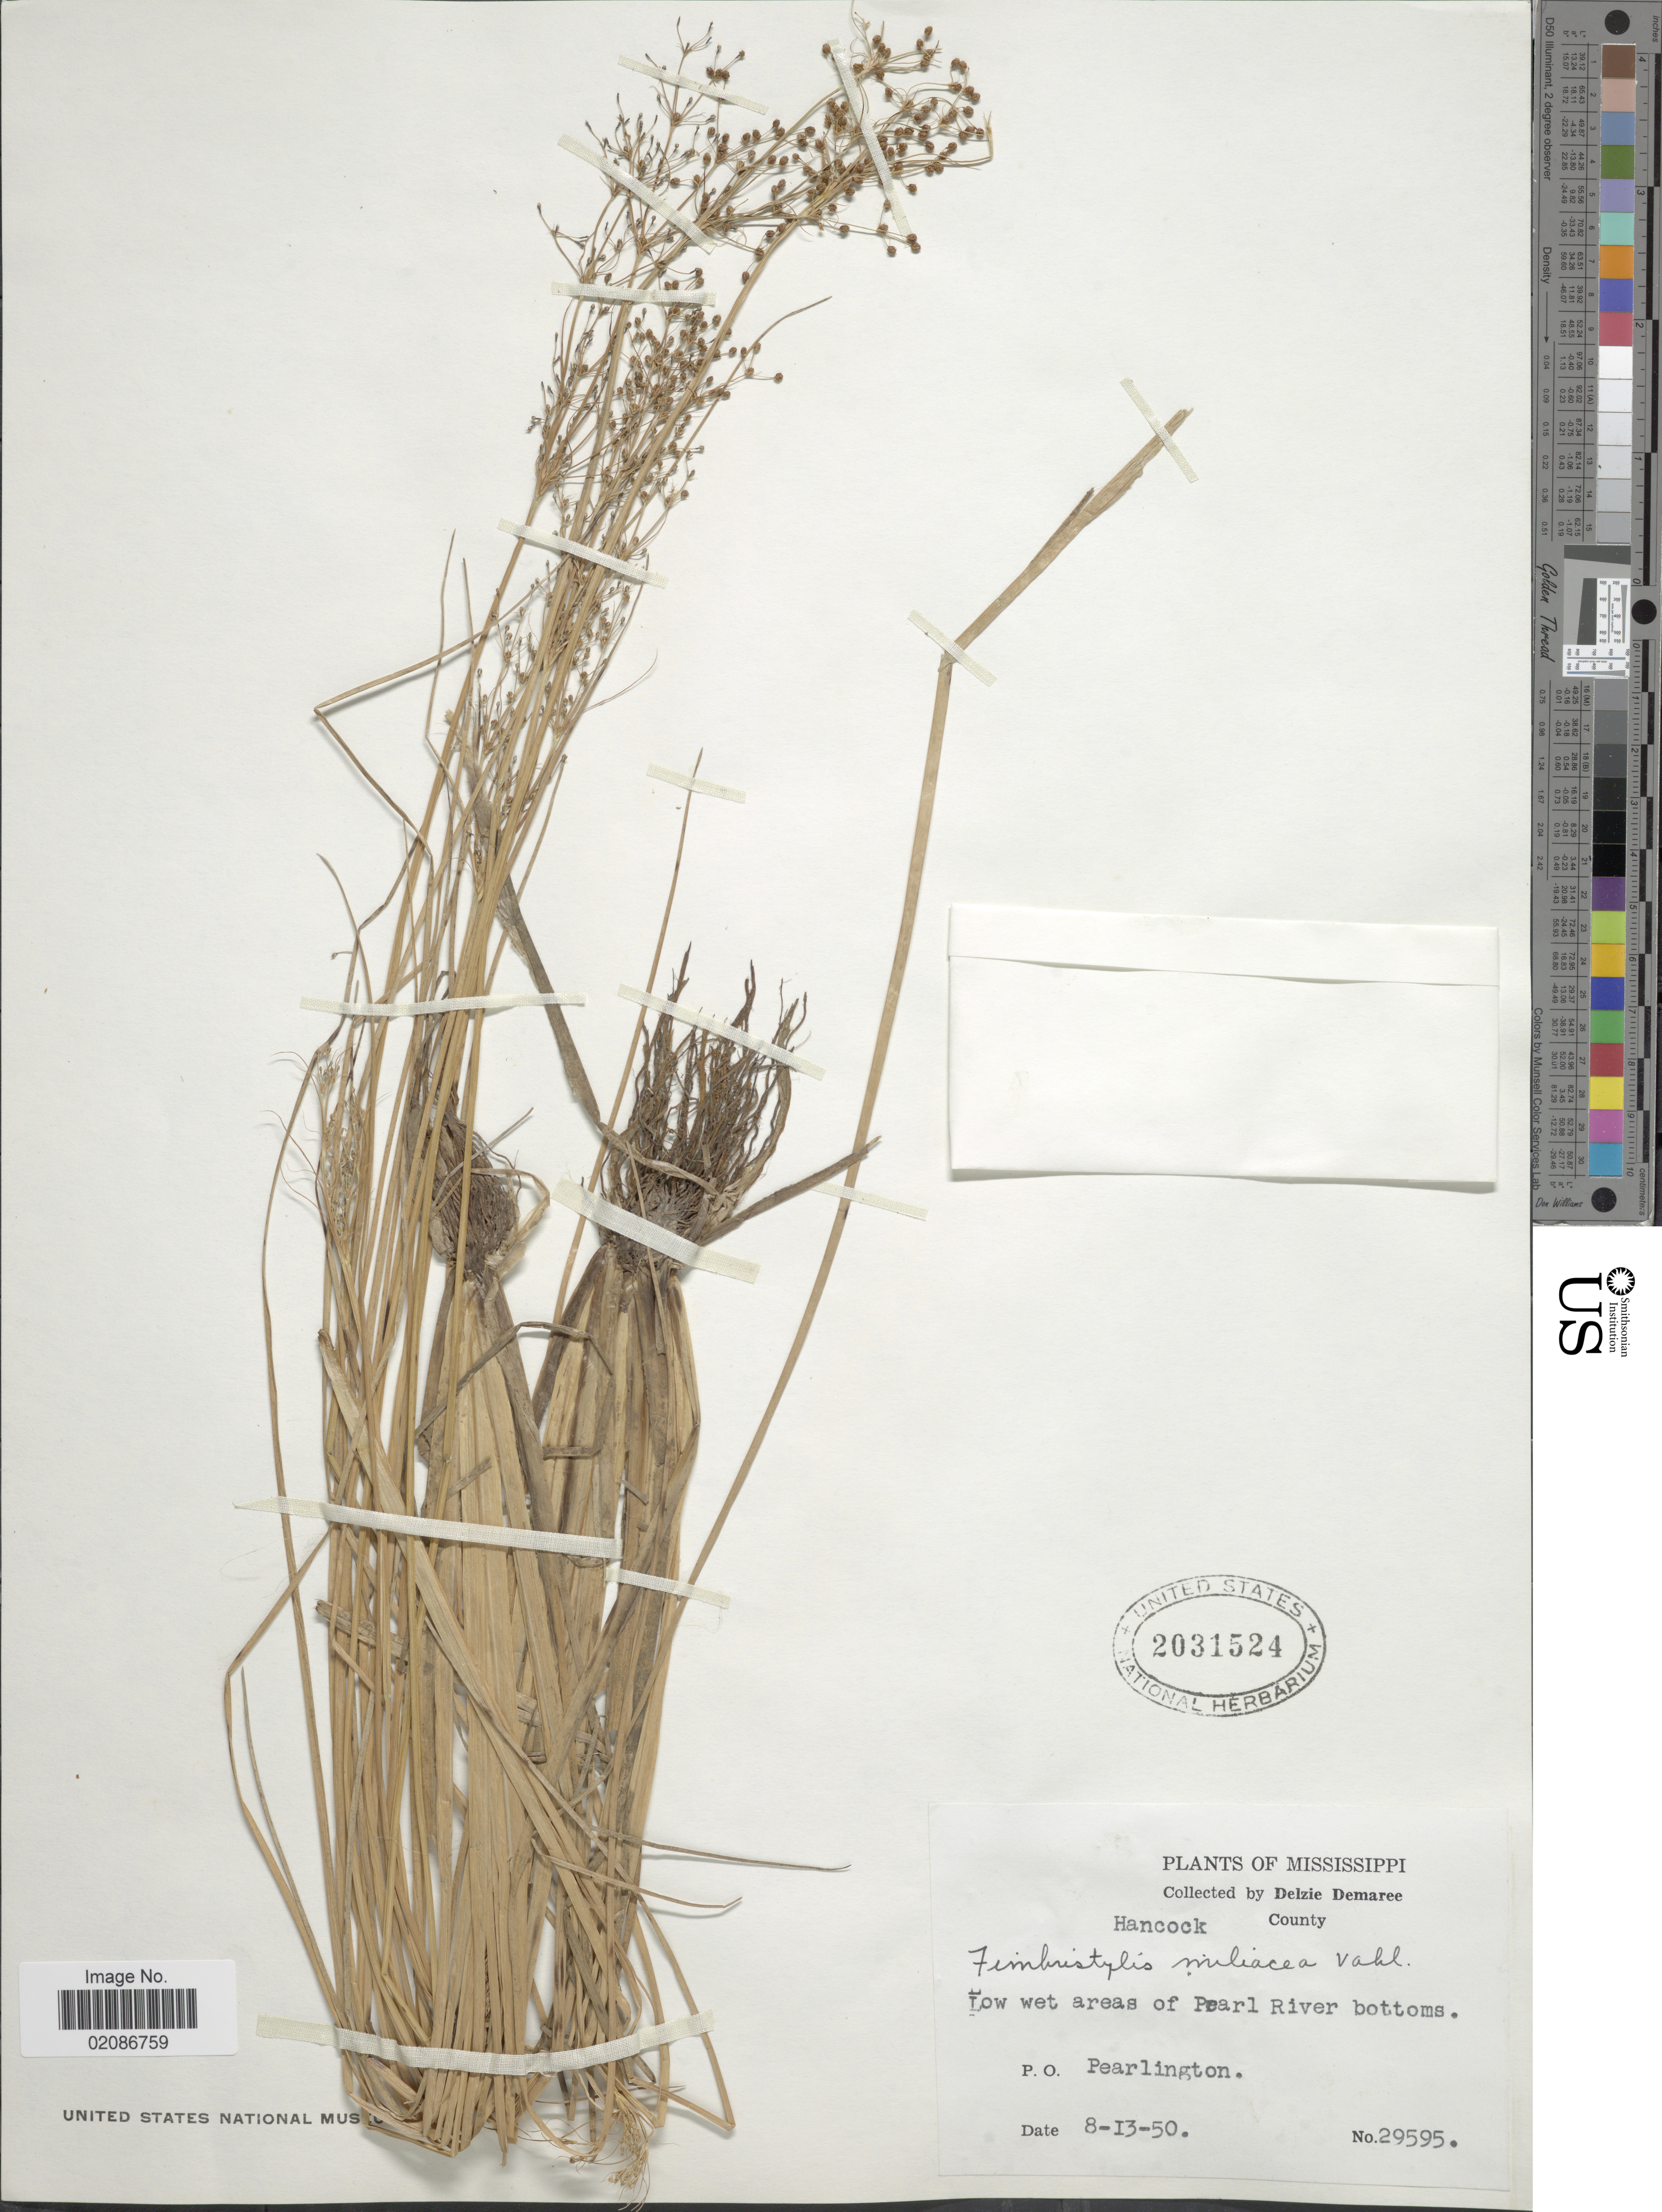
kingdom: Plantae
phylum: Tracheophyta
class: Liliopsida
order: Poales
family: Cyperaceae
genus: Fimbristylis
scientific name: Fimbristylis littoralis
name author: Gaudich.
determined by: Strong, M. T., (US), Smithsonian Institution - National Museum of Natural History (UNITED STATES)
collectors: D. Demaree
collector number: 29595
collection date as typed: Transcribed d/m/y: 13/8/50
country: United States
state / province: Mississippi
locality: Hancock County. Low wet area of Pearl River bottoms. P. O. Pearlington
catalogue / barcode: US 2031524